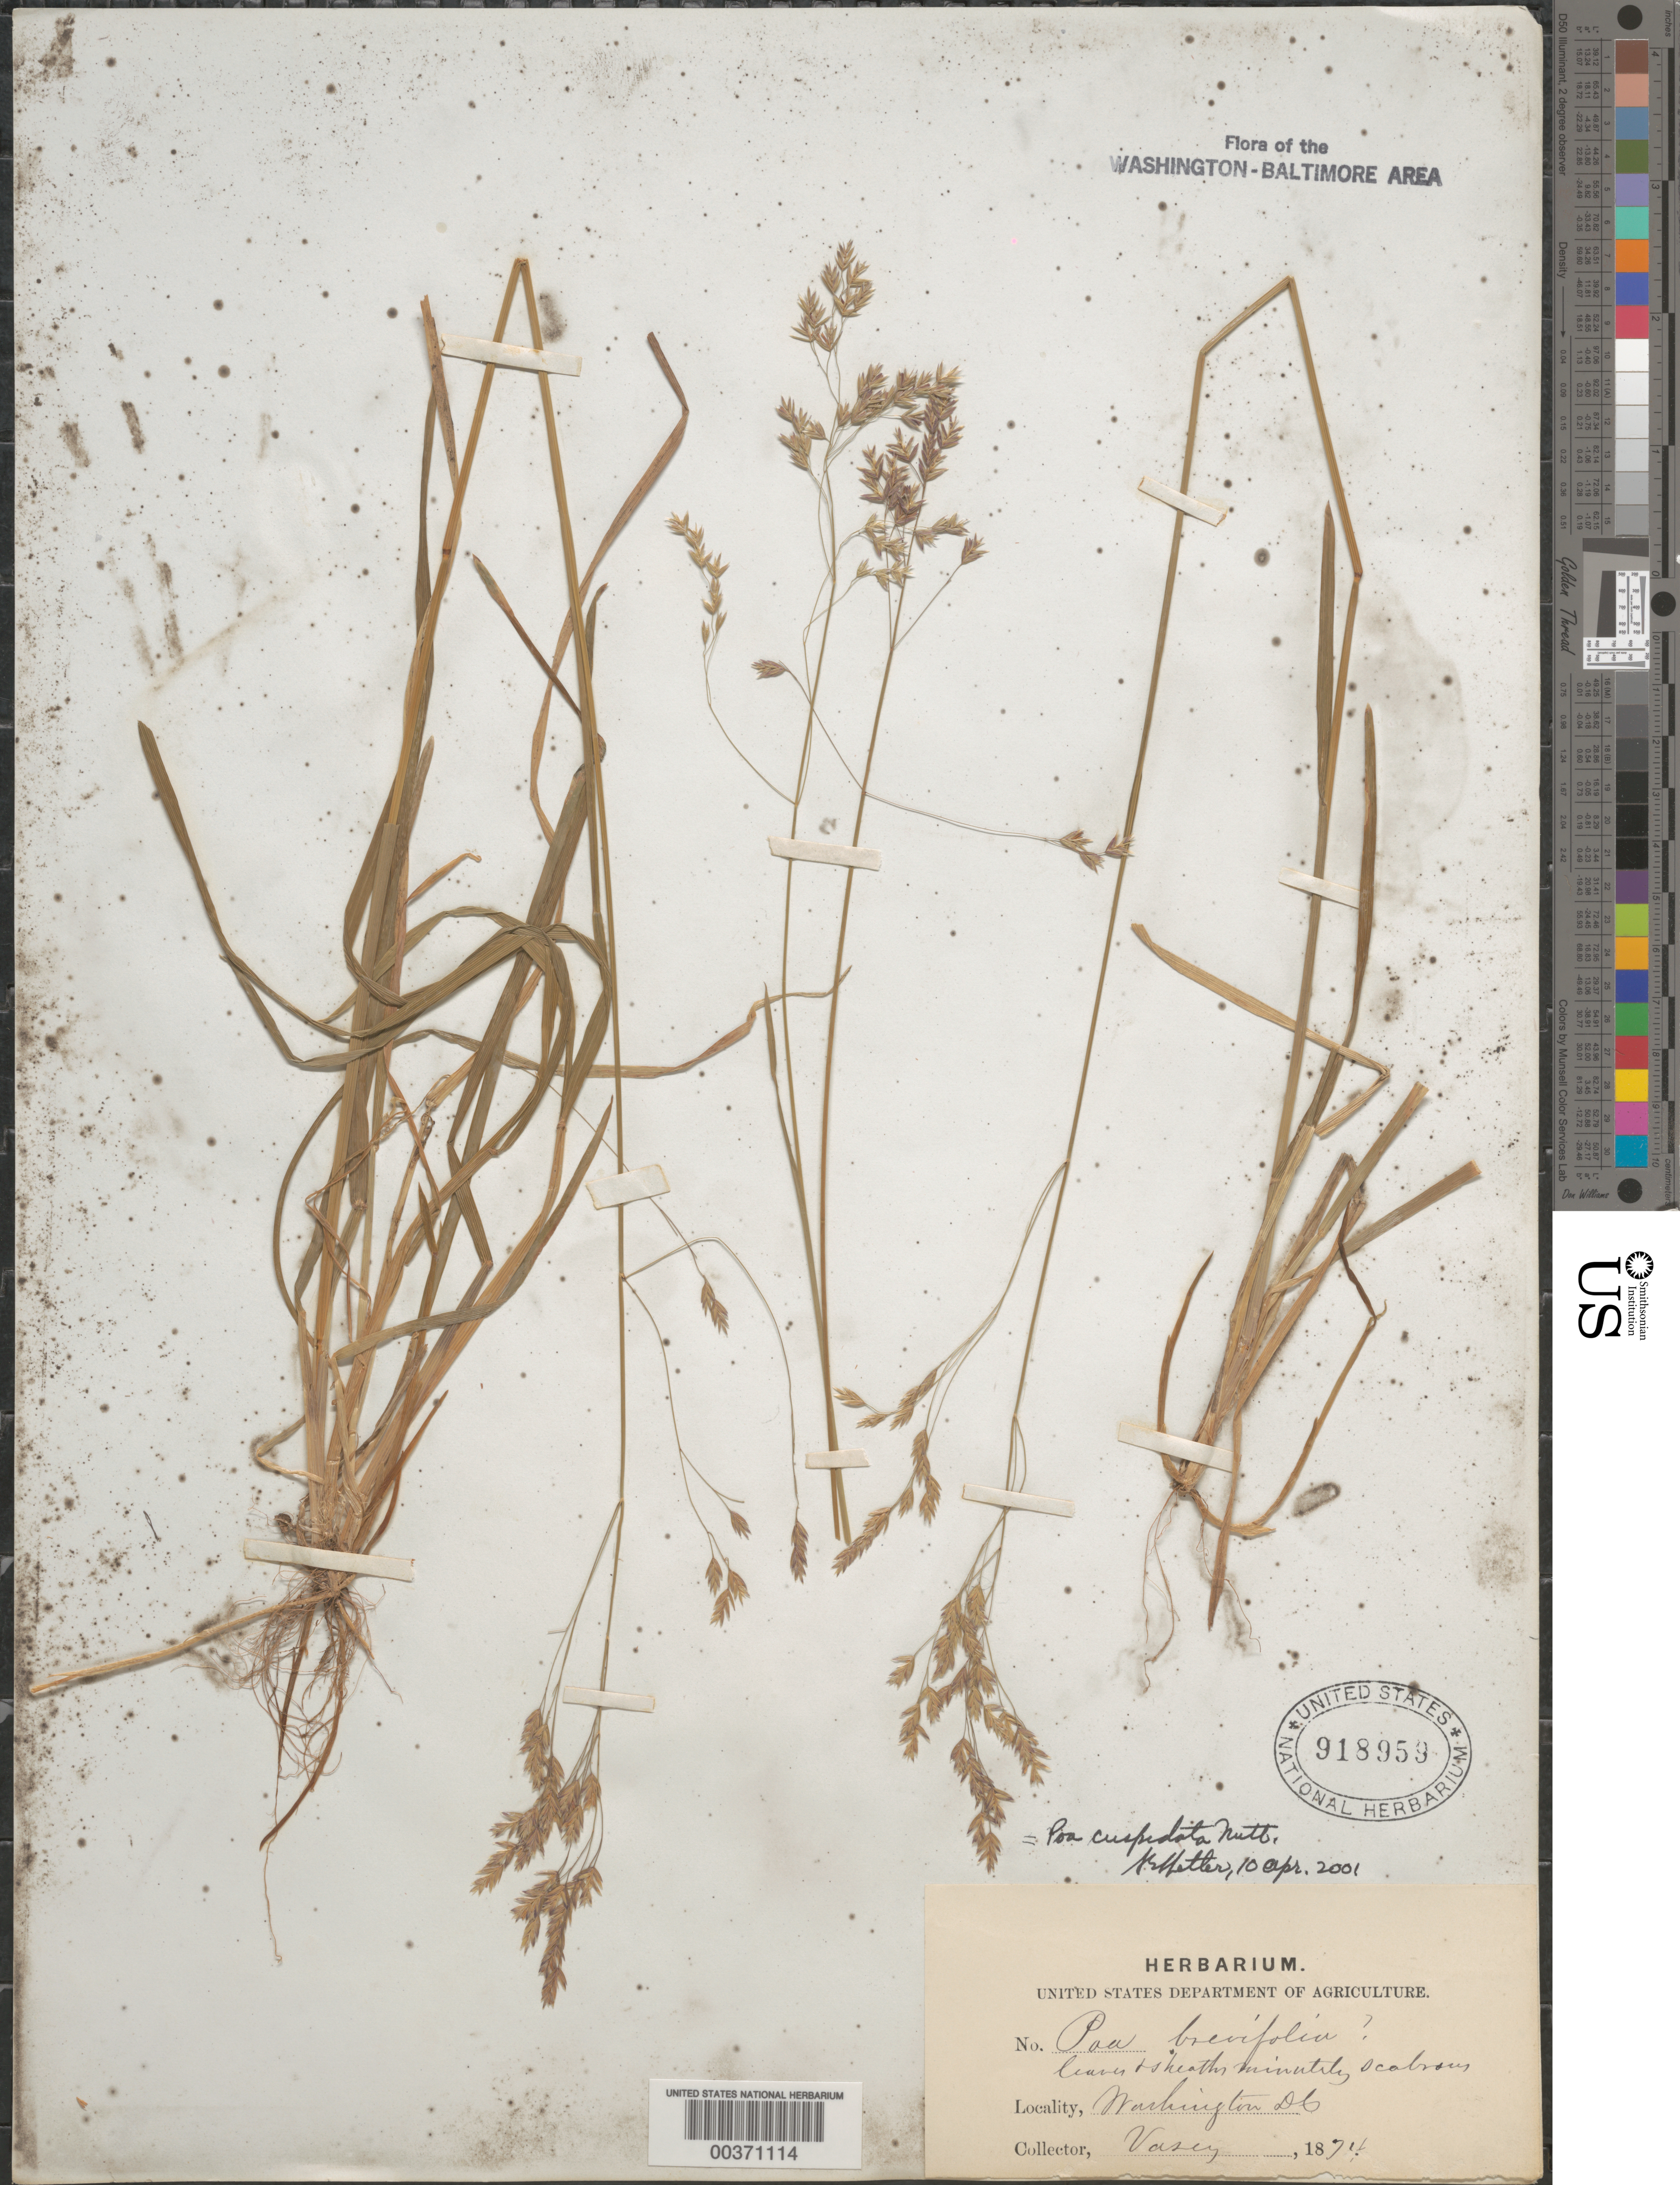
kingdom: Plantae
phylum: Tracheophyta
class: Liliopsida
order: Poales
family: Poaceae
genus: Poa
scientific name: Poa cuspidata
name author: Nutt.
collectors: G. Vasey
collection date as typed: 1874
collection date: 1874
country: United States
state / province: District of Columbia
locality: Washington DC area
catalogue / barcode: US 918959